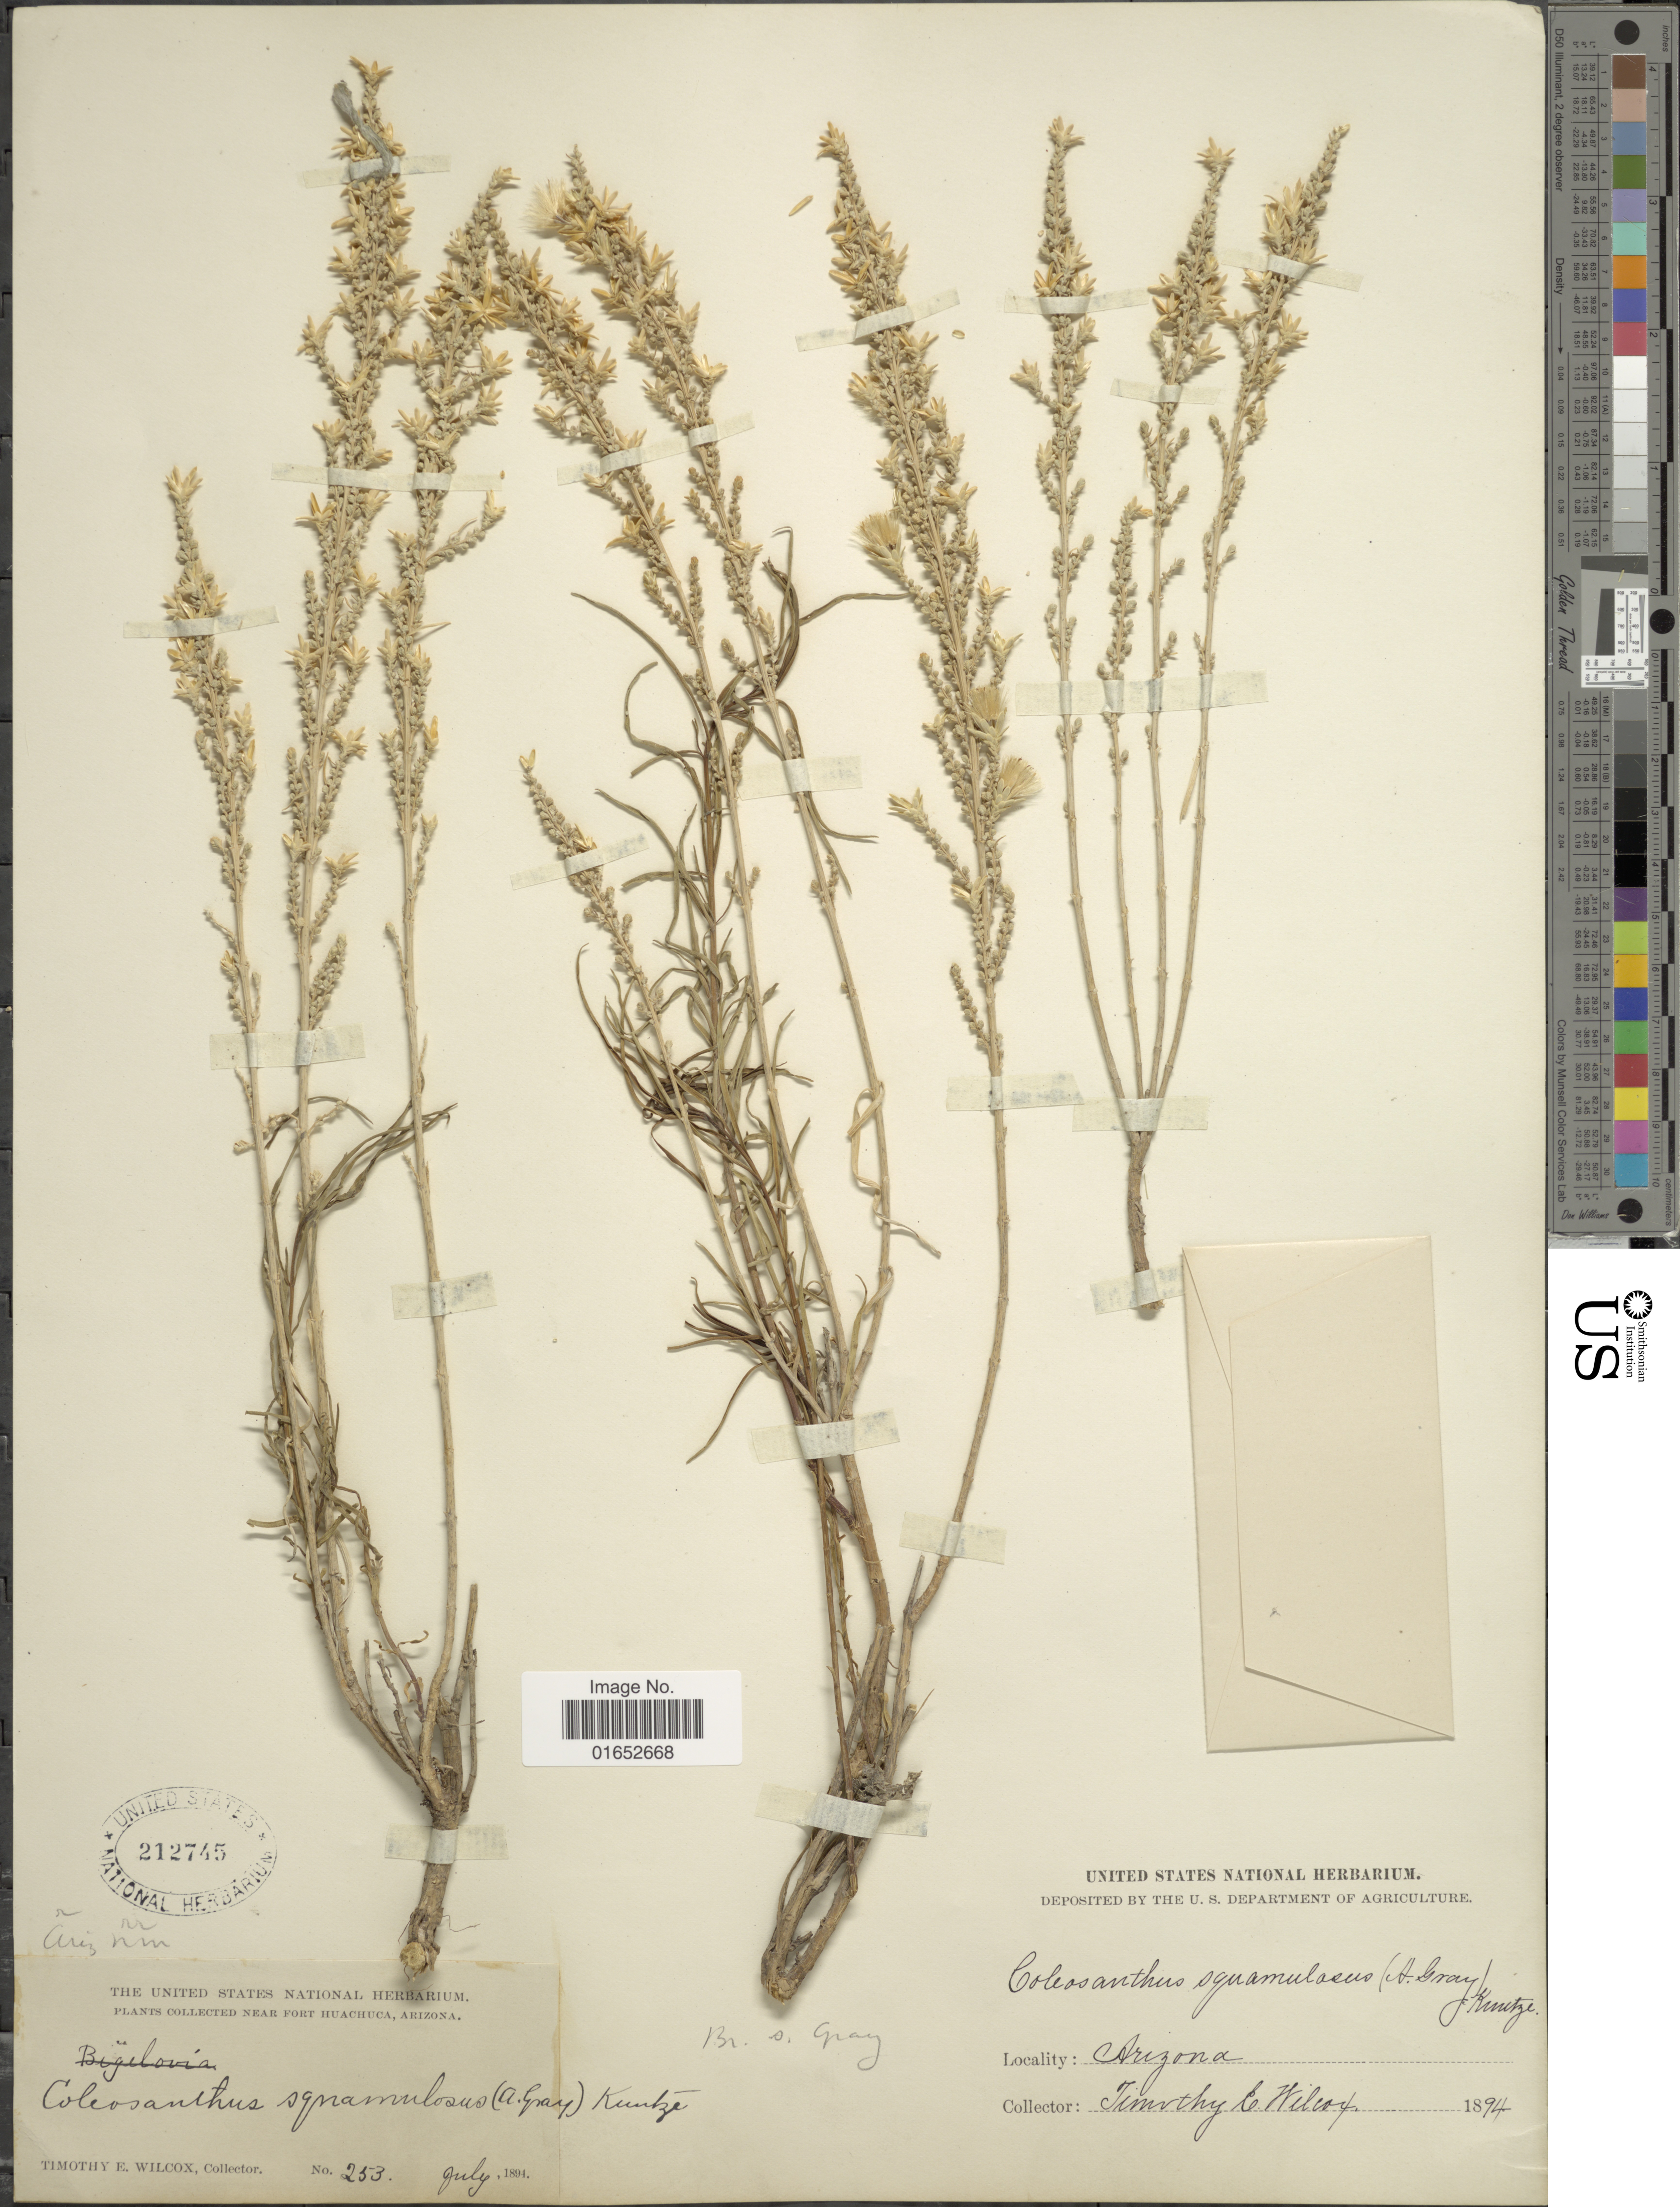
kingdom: Plantae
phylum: Tracheophyta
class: Magnoliopsida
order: Asterales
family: Asteraceae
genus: Asanthus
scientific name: Asanthus squamulosus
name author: (A. Gray) R.M. King & H. Rob.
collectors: T. E. Wilcox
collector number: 253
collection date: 1891-07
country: United States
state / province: Arizona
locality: Near Fort Huachuca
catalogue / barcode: US 212745